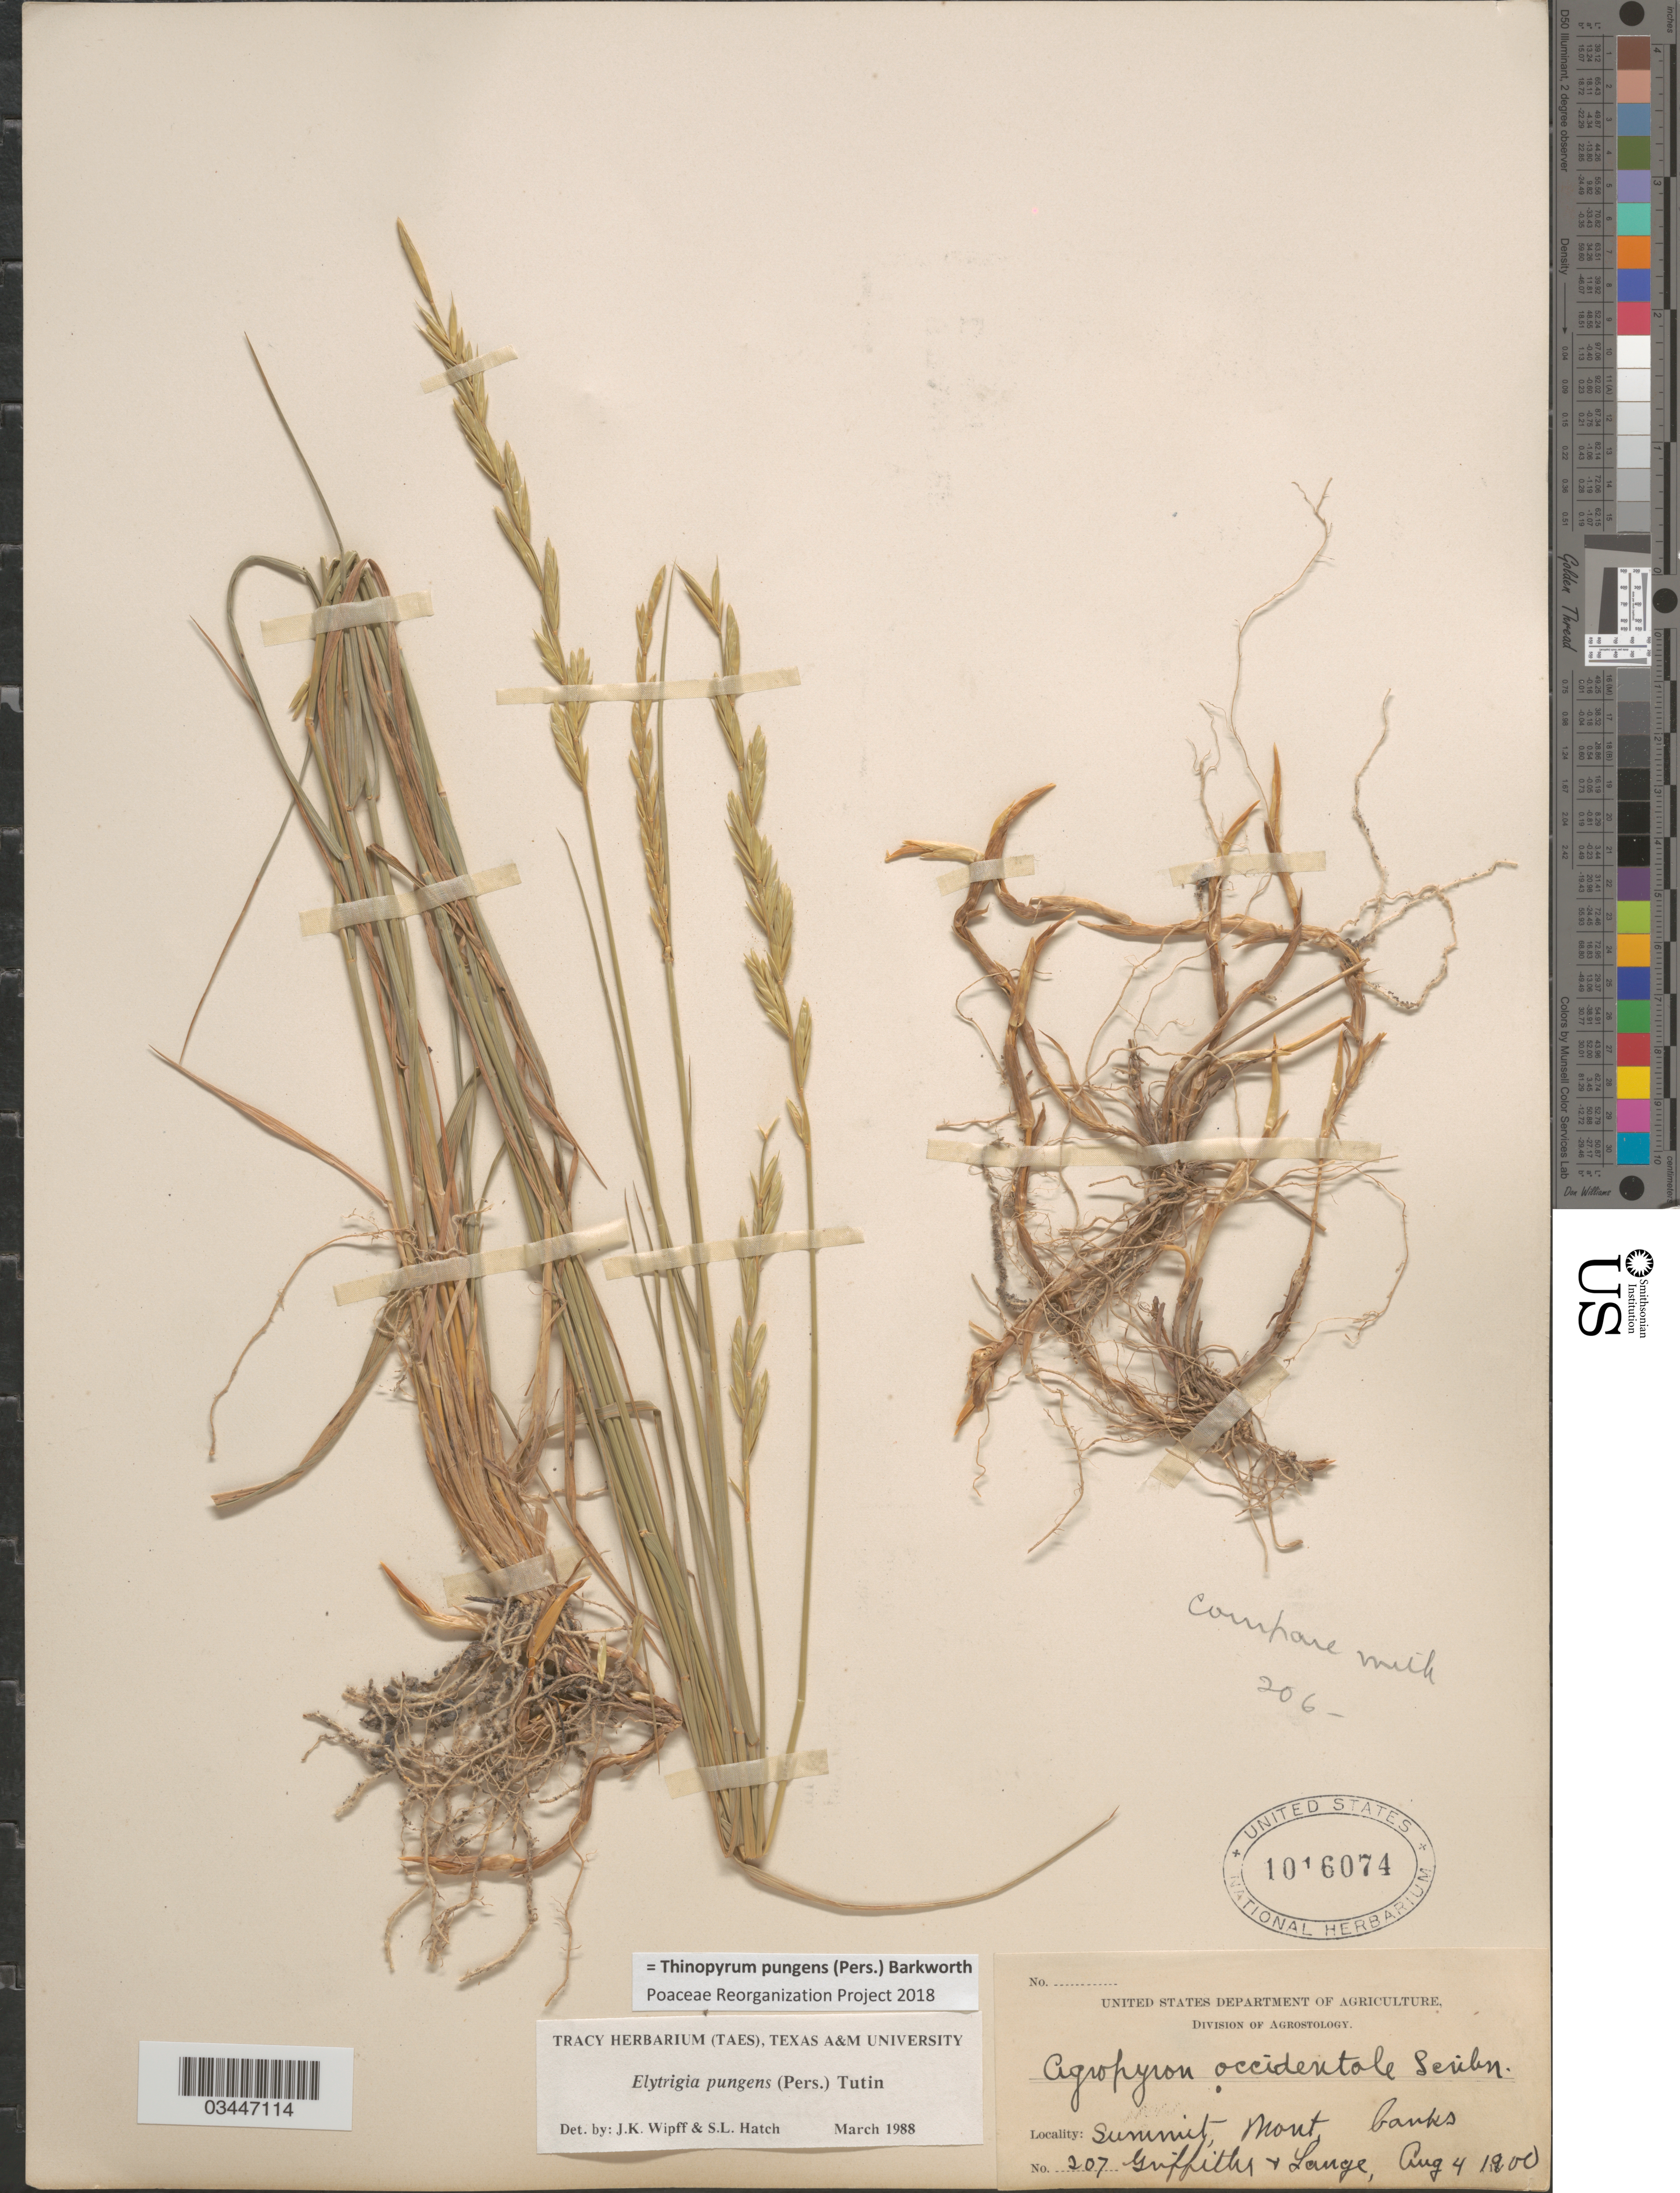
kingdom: Plantae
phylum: Tracheophyta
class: Liliopsida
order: Poales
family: Poaceae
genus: Thinopyrum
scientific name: Thinopyrum pungens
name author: (Pers.) Barkworth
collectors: -- Griffiths & -- Lange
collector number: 207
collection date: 1900-08-04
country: United States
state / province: Montana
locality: Summit.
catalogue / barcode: US 1016074